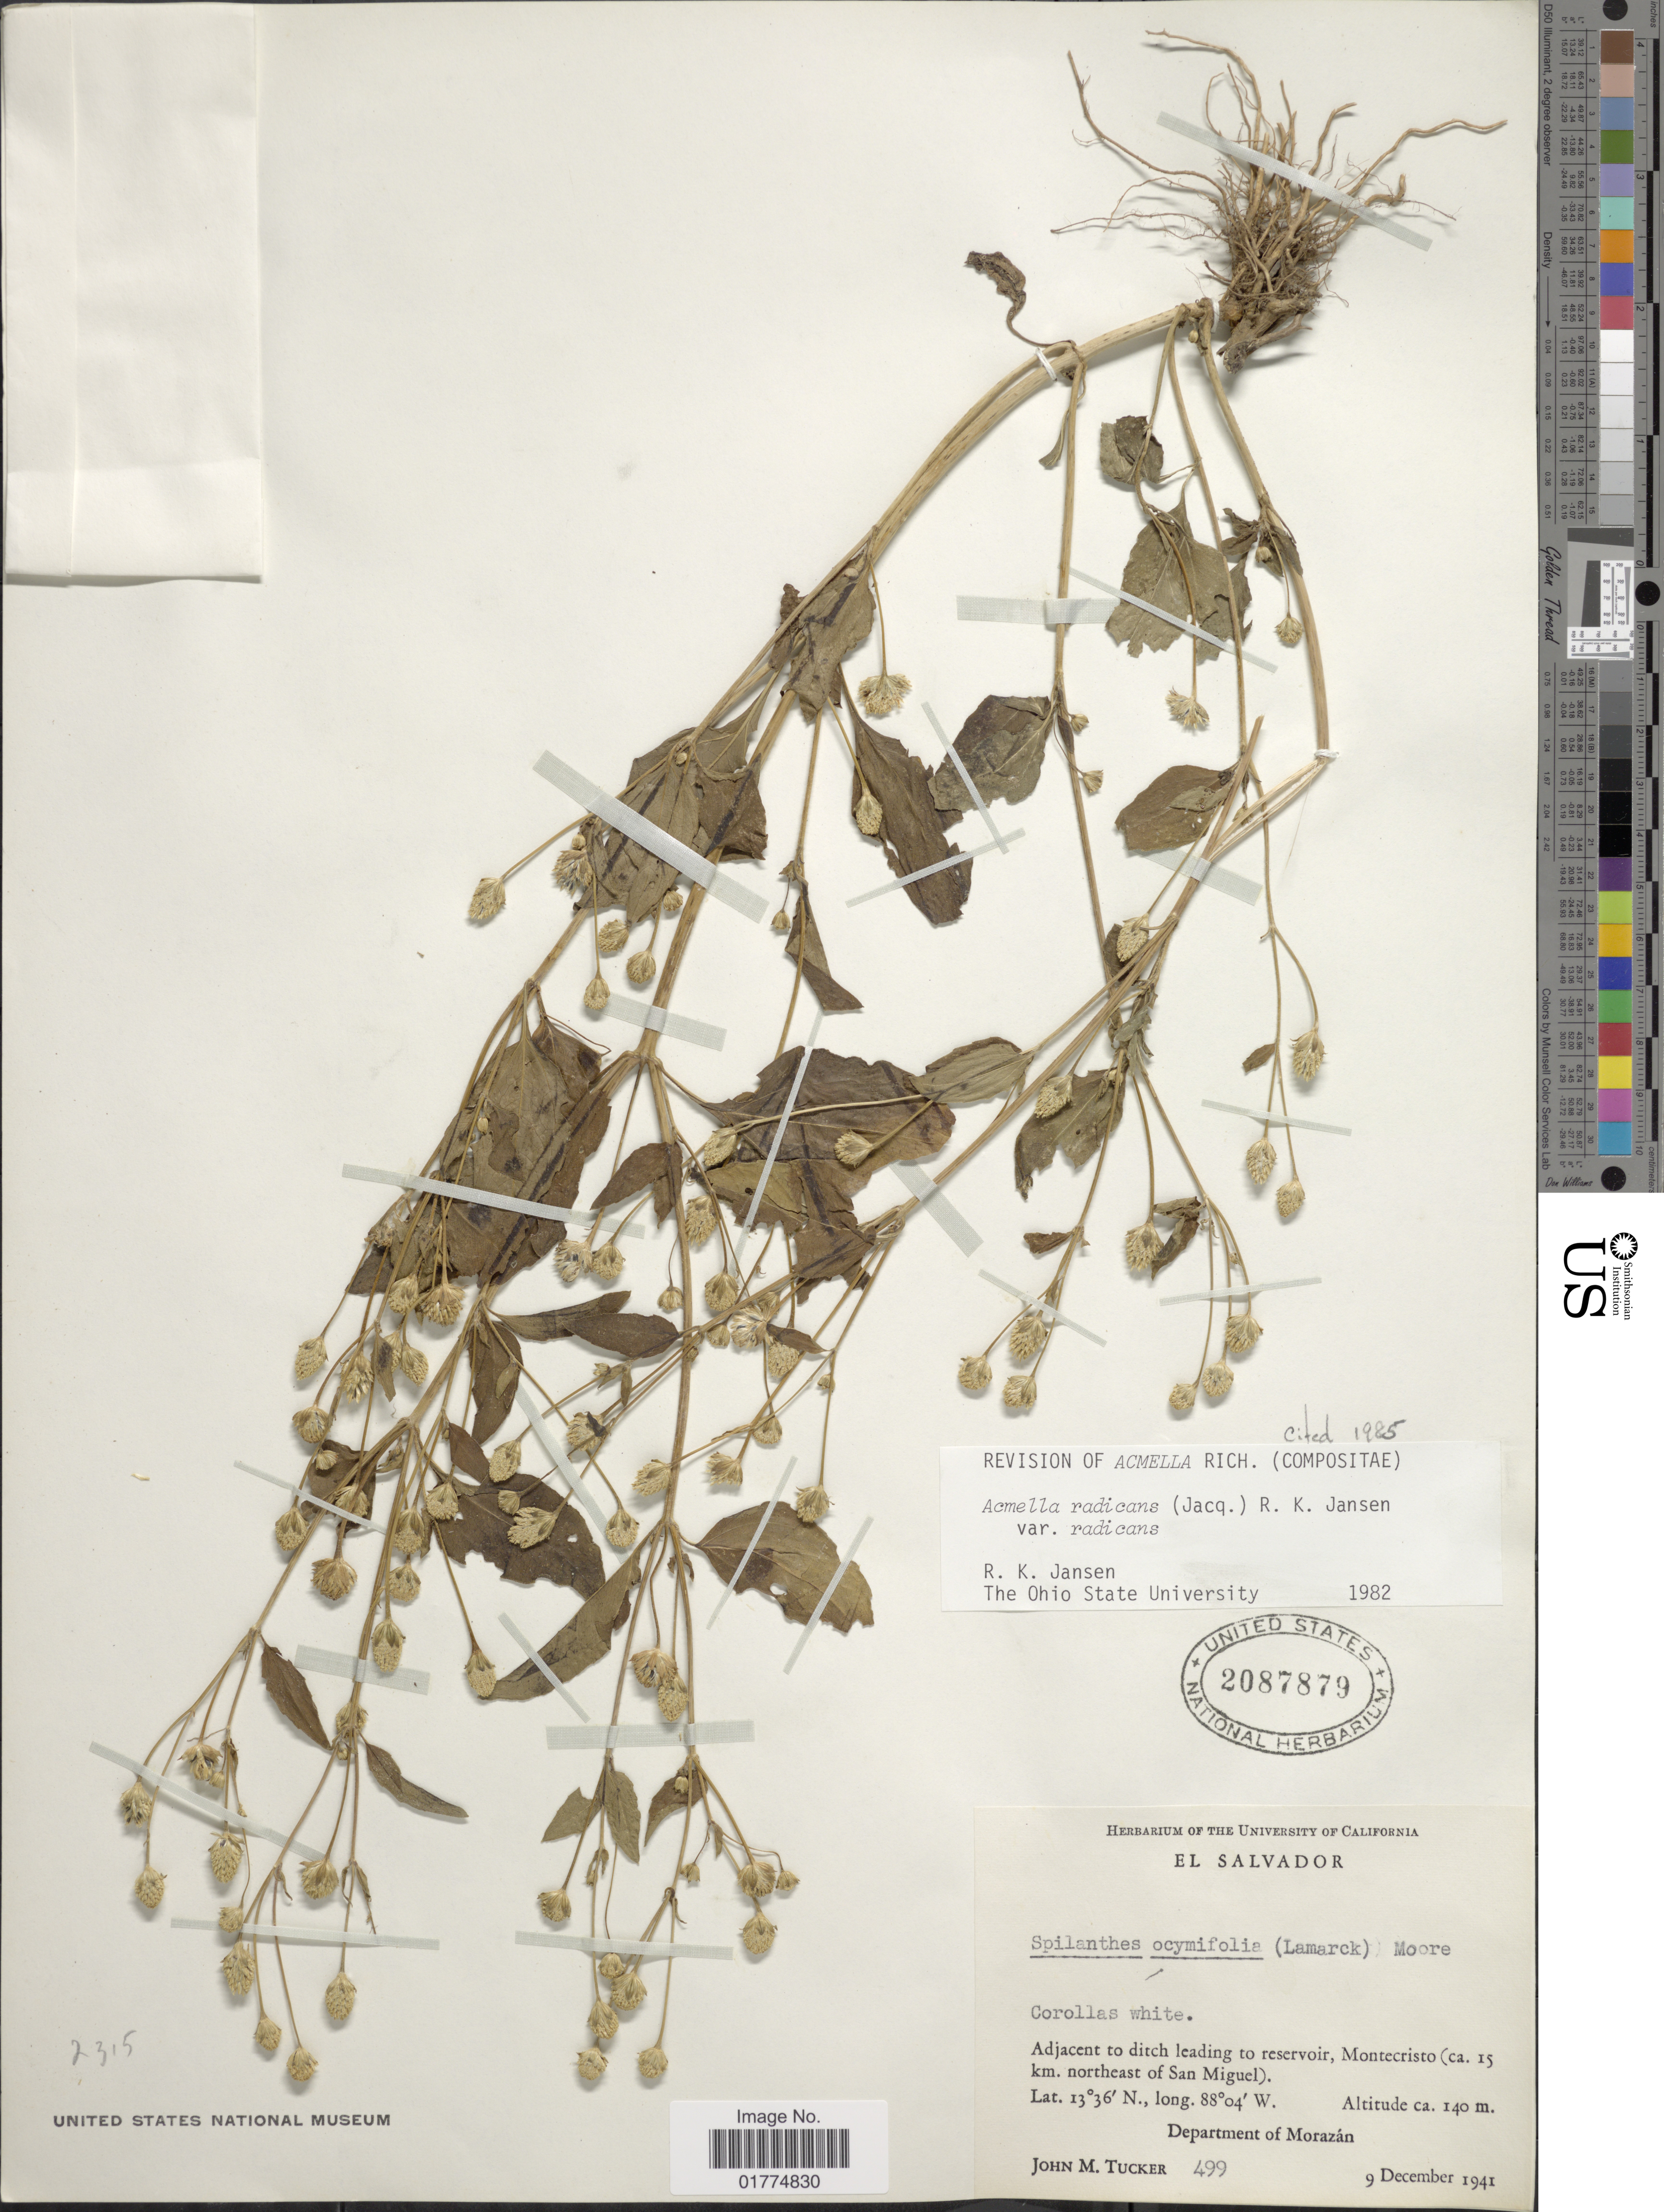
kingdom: Plantae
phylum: Tracheophyta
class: Magnoliopsida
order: Asterales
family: Asteraceae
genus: Acmella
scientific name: Acmella radicans var. radicans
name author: (Jacq.) R.K. Jansen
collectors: J. M. Tucker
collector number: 499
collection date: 1941-12-09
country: El Salvador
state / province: Morazan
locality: Adjacent to ditch leading to reservoir, Montecristo (ca. 15 km. northeast of San Miguel). Department of Morazán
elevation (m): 140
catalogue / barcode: US 2087879